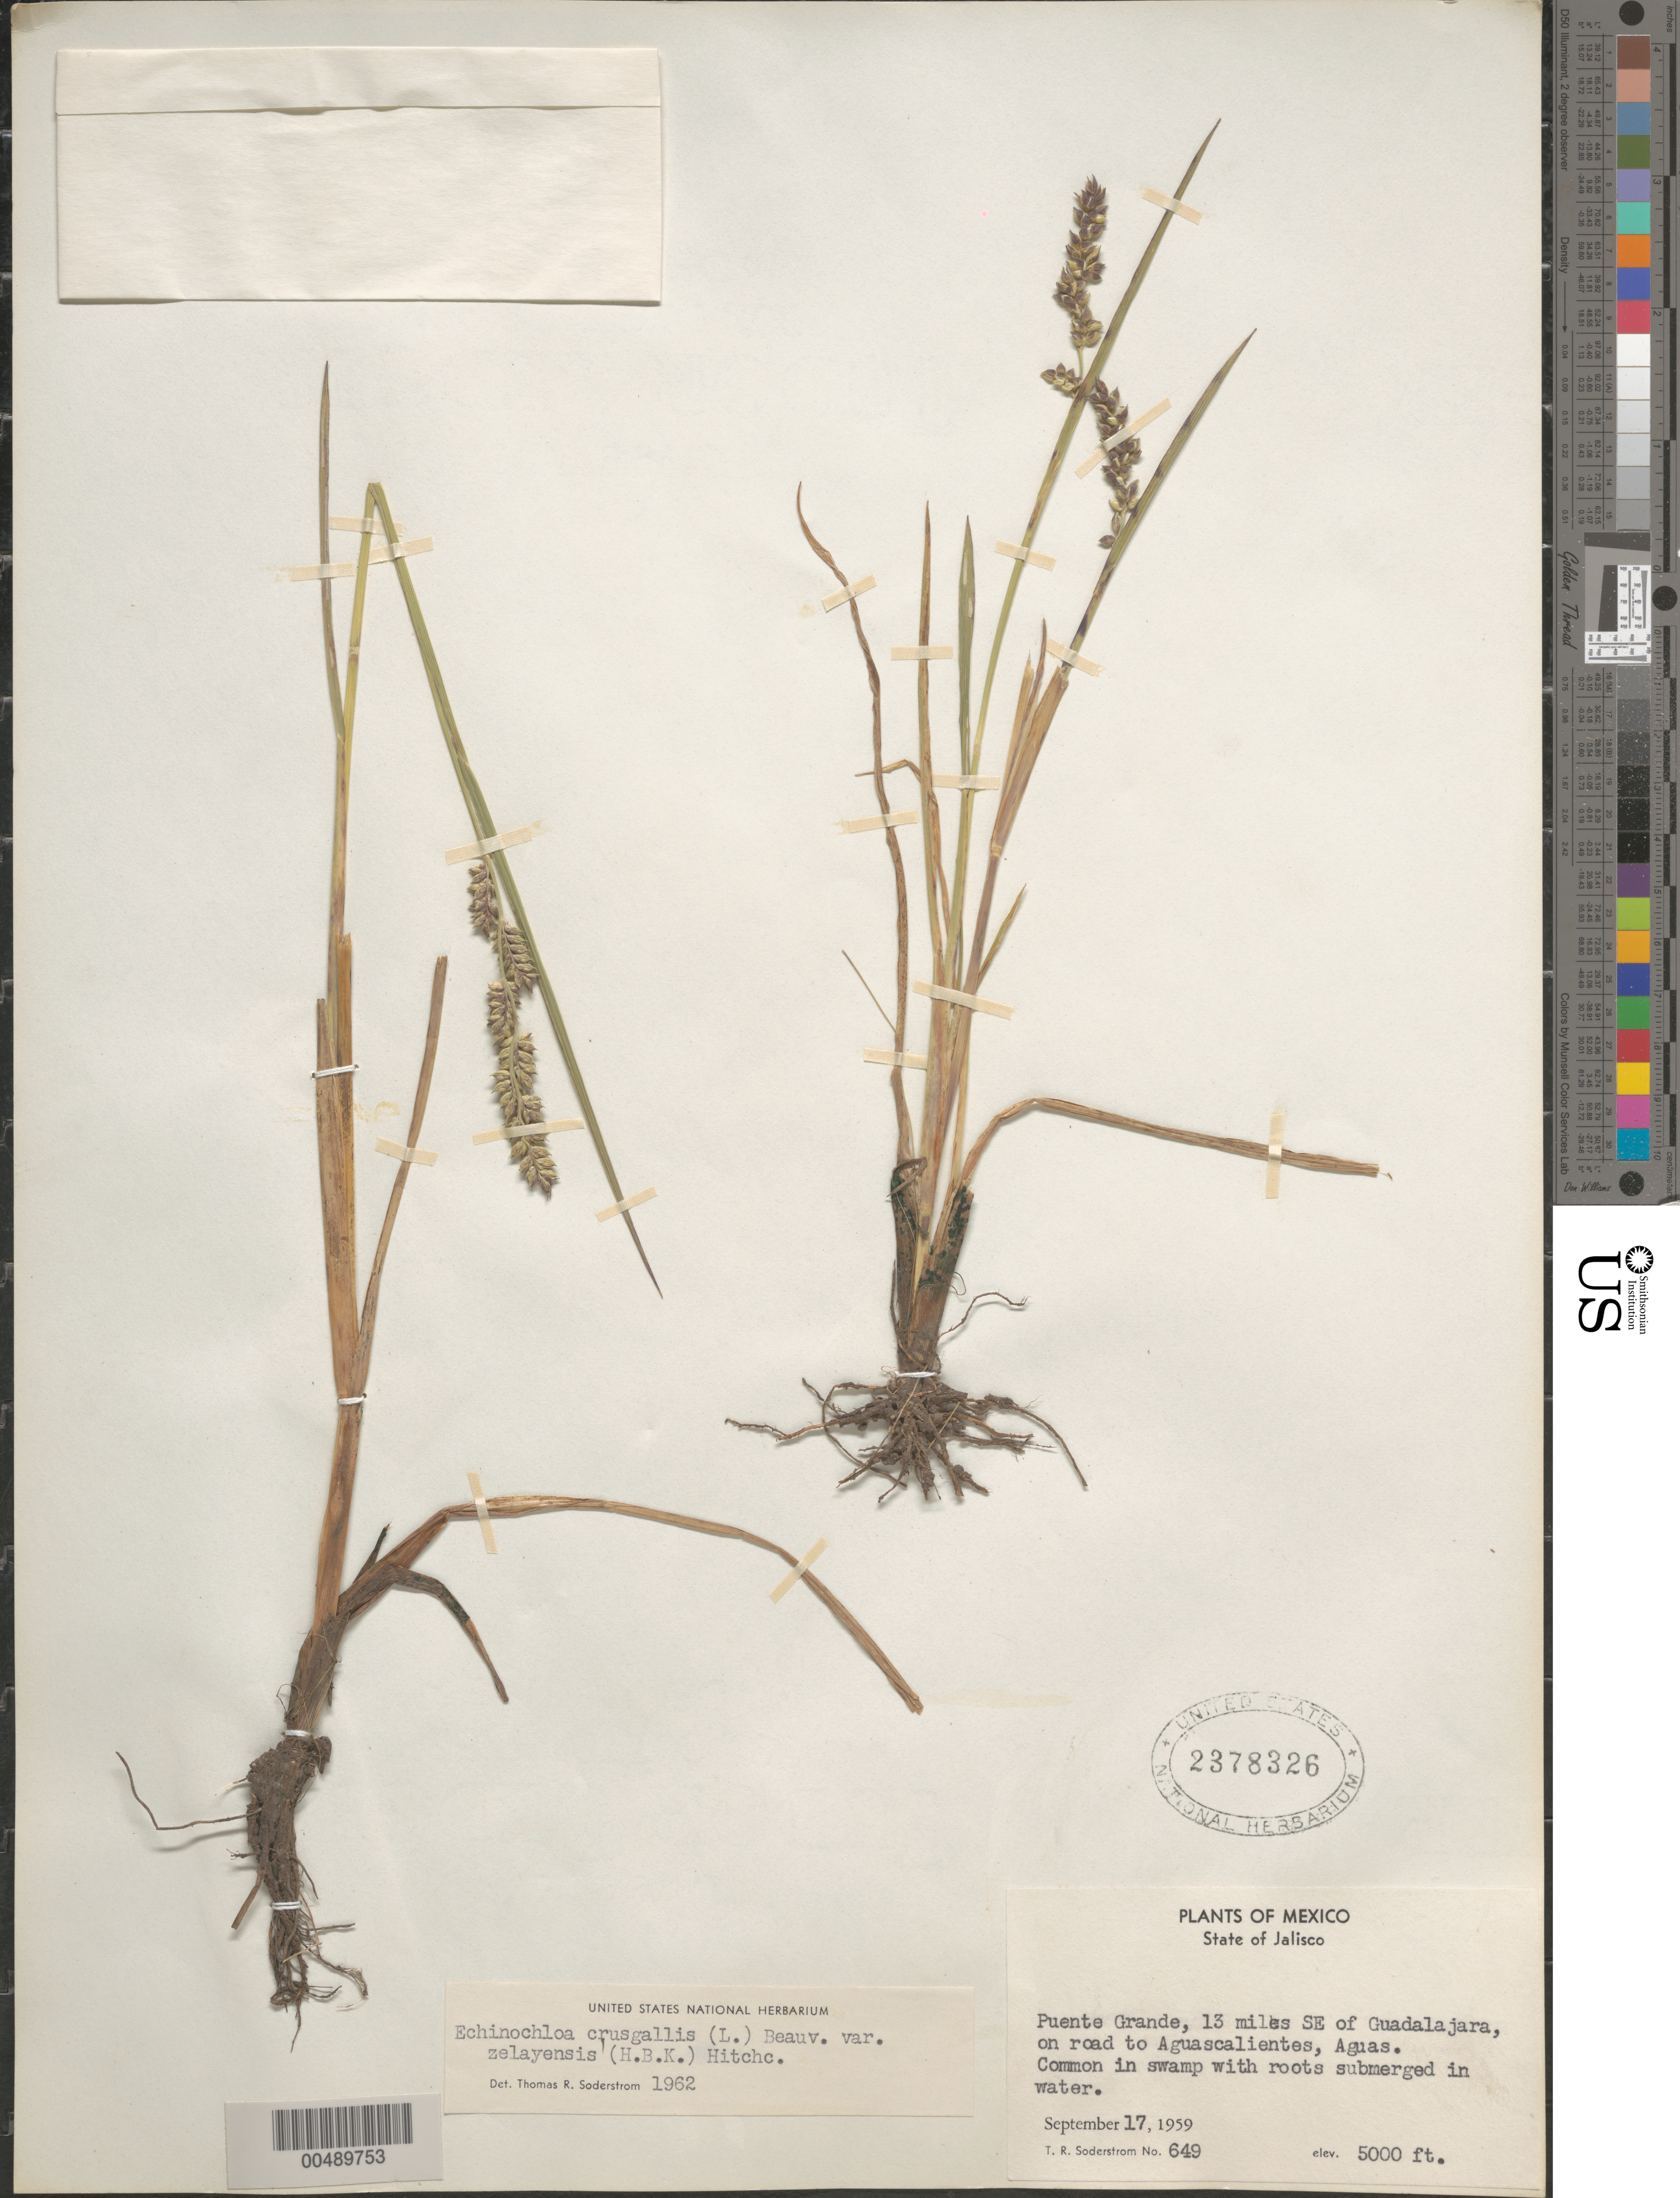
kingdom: Plantae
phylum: Tracheophyta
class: Liliopsida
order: Poales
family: Poaceae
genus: Echinochloa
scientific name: Echinochloa crus-galli var. zelayensis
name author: (Kunth) Hitchc.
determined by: Soderstrom, T. R.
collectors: T. R. Soderstrom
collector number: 649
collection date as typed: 17 Sep 1959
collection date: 1959-09-17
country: Mexico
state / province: Jalisco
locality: Puente Grande, 13 mi SE of Guadalajara, on rd to Aguascalientes, Aguas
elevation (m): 1524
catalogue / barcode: US 2378326